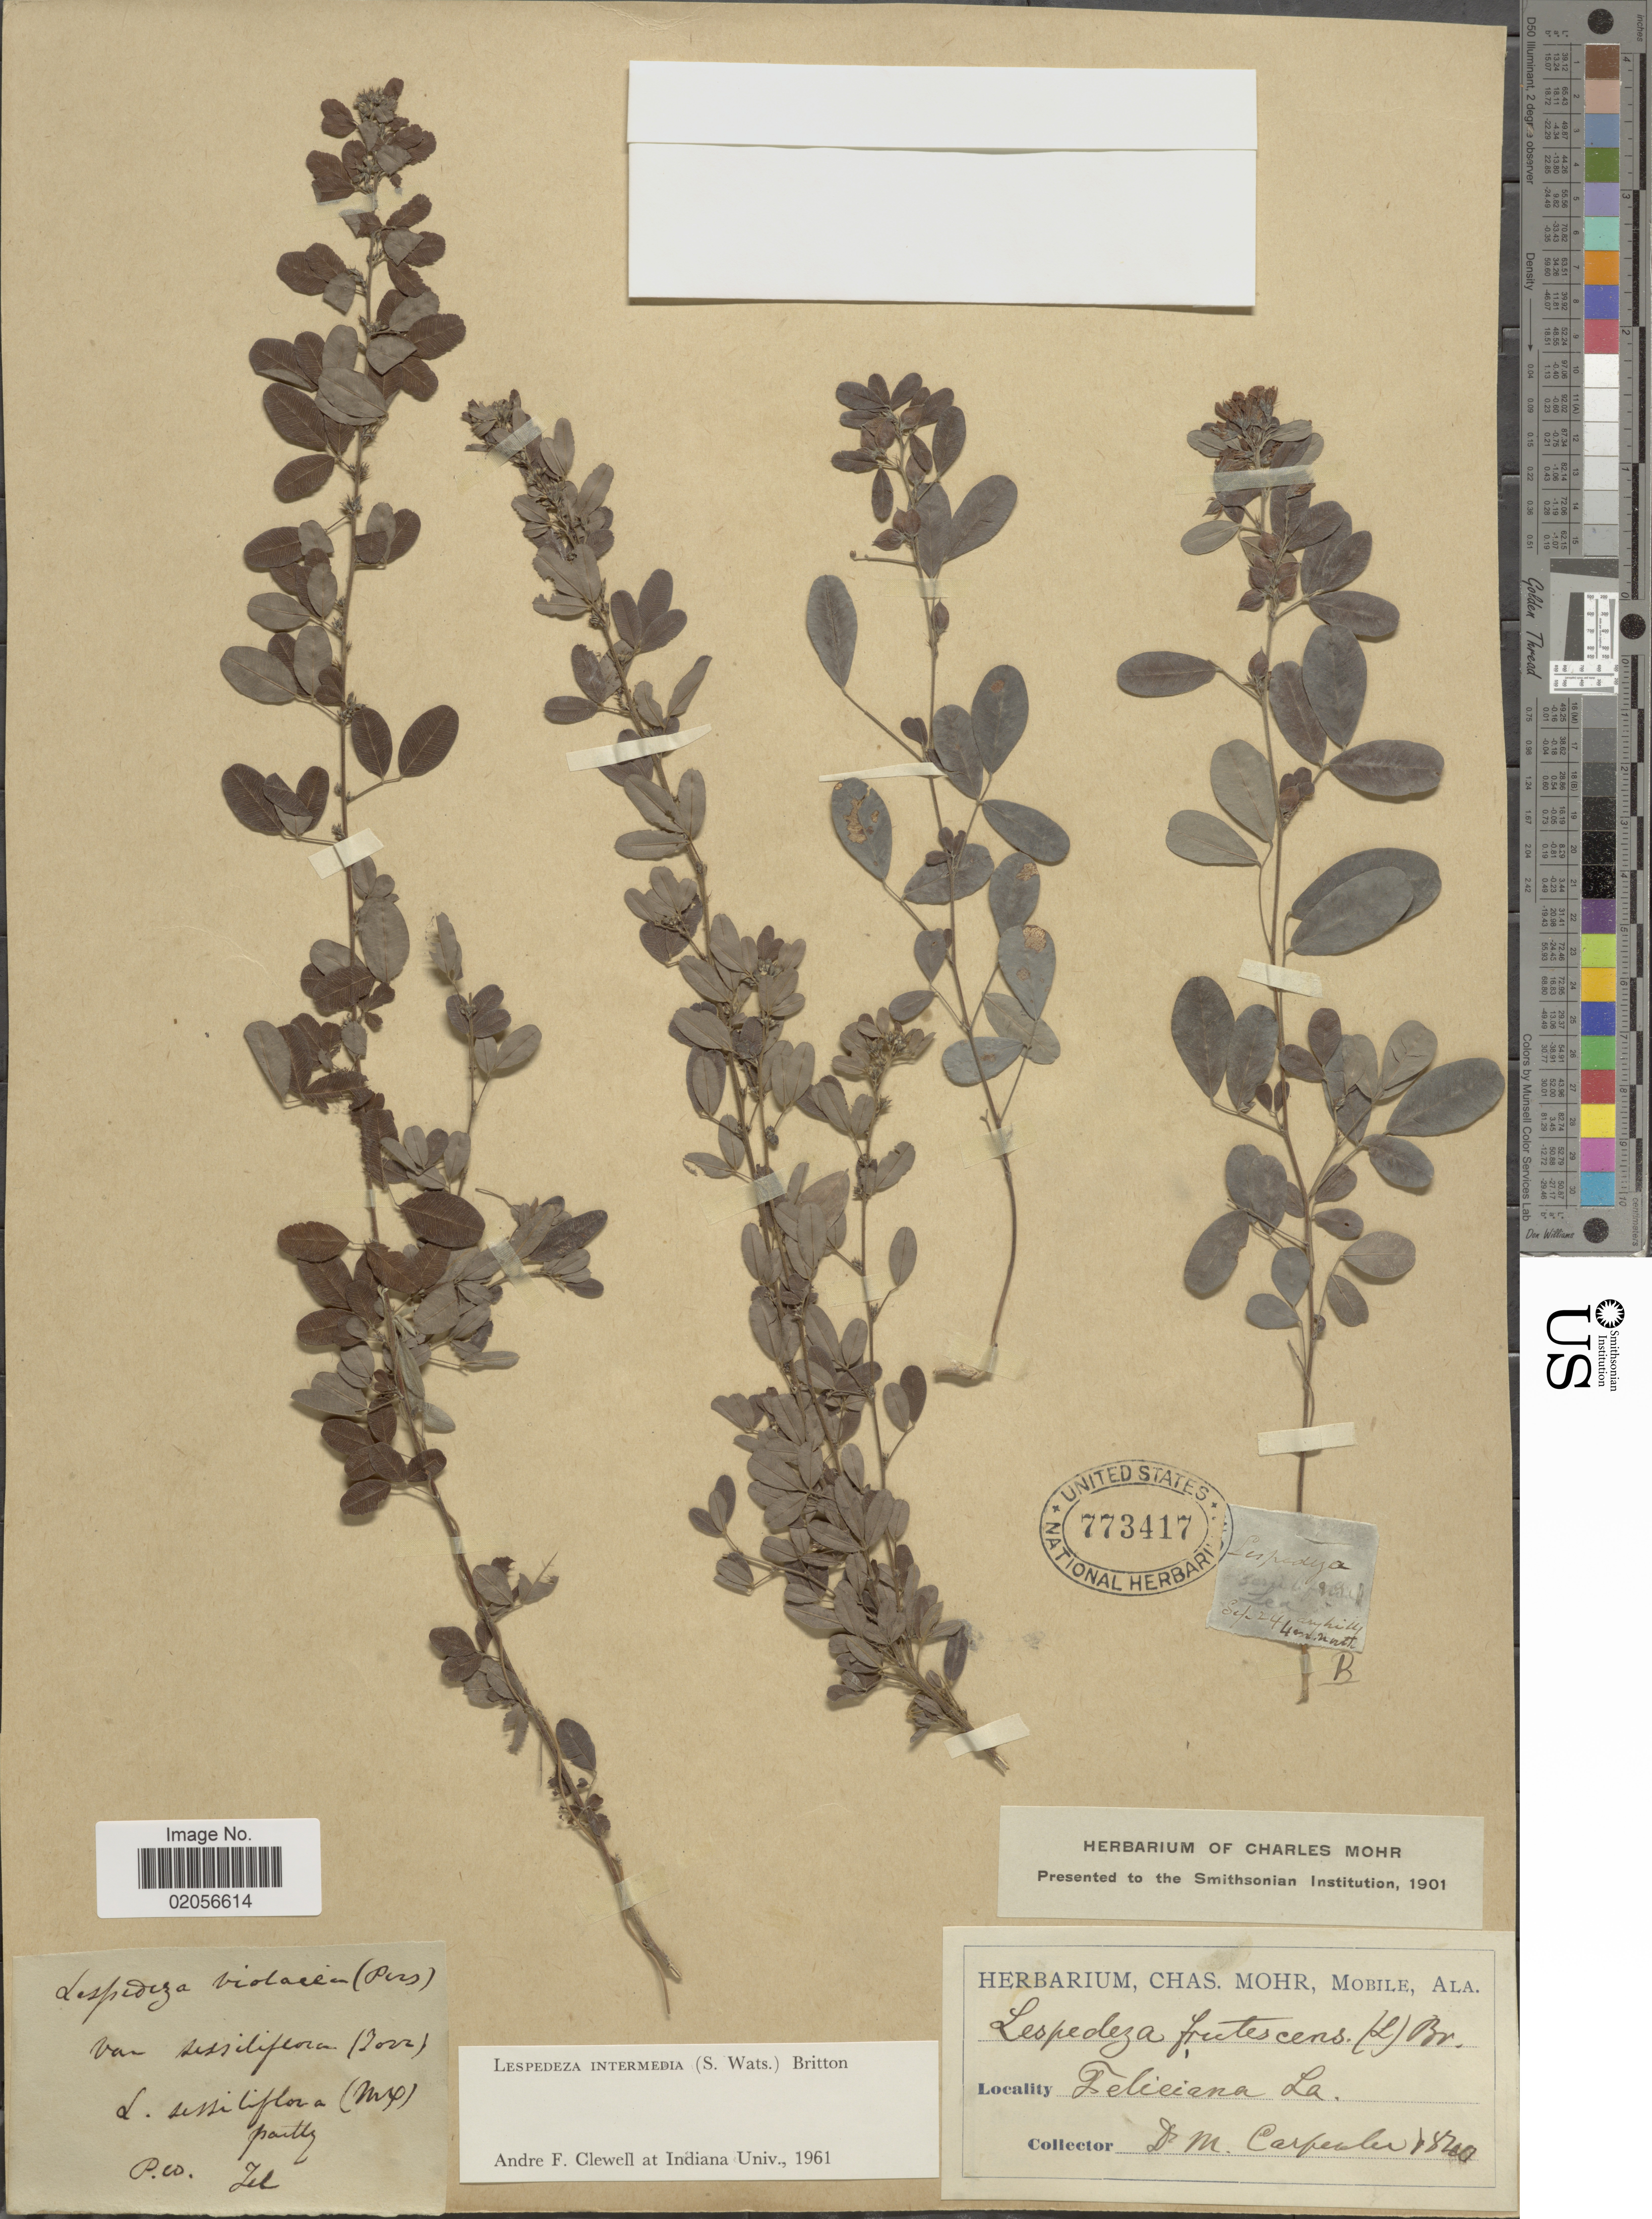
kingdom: Plantae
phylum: Tracheophyta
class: Magnoliopsida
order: Fabales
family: Fabaceae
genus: Lespedeza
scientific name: Lespedeza intermedia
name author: (S. Watson) Britton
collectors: D. Carpenter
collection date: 1870-07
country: United States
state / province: Louisiana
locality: Feliciana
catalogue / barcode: US 773417